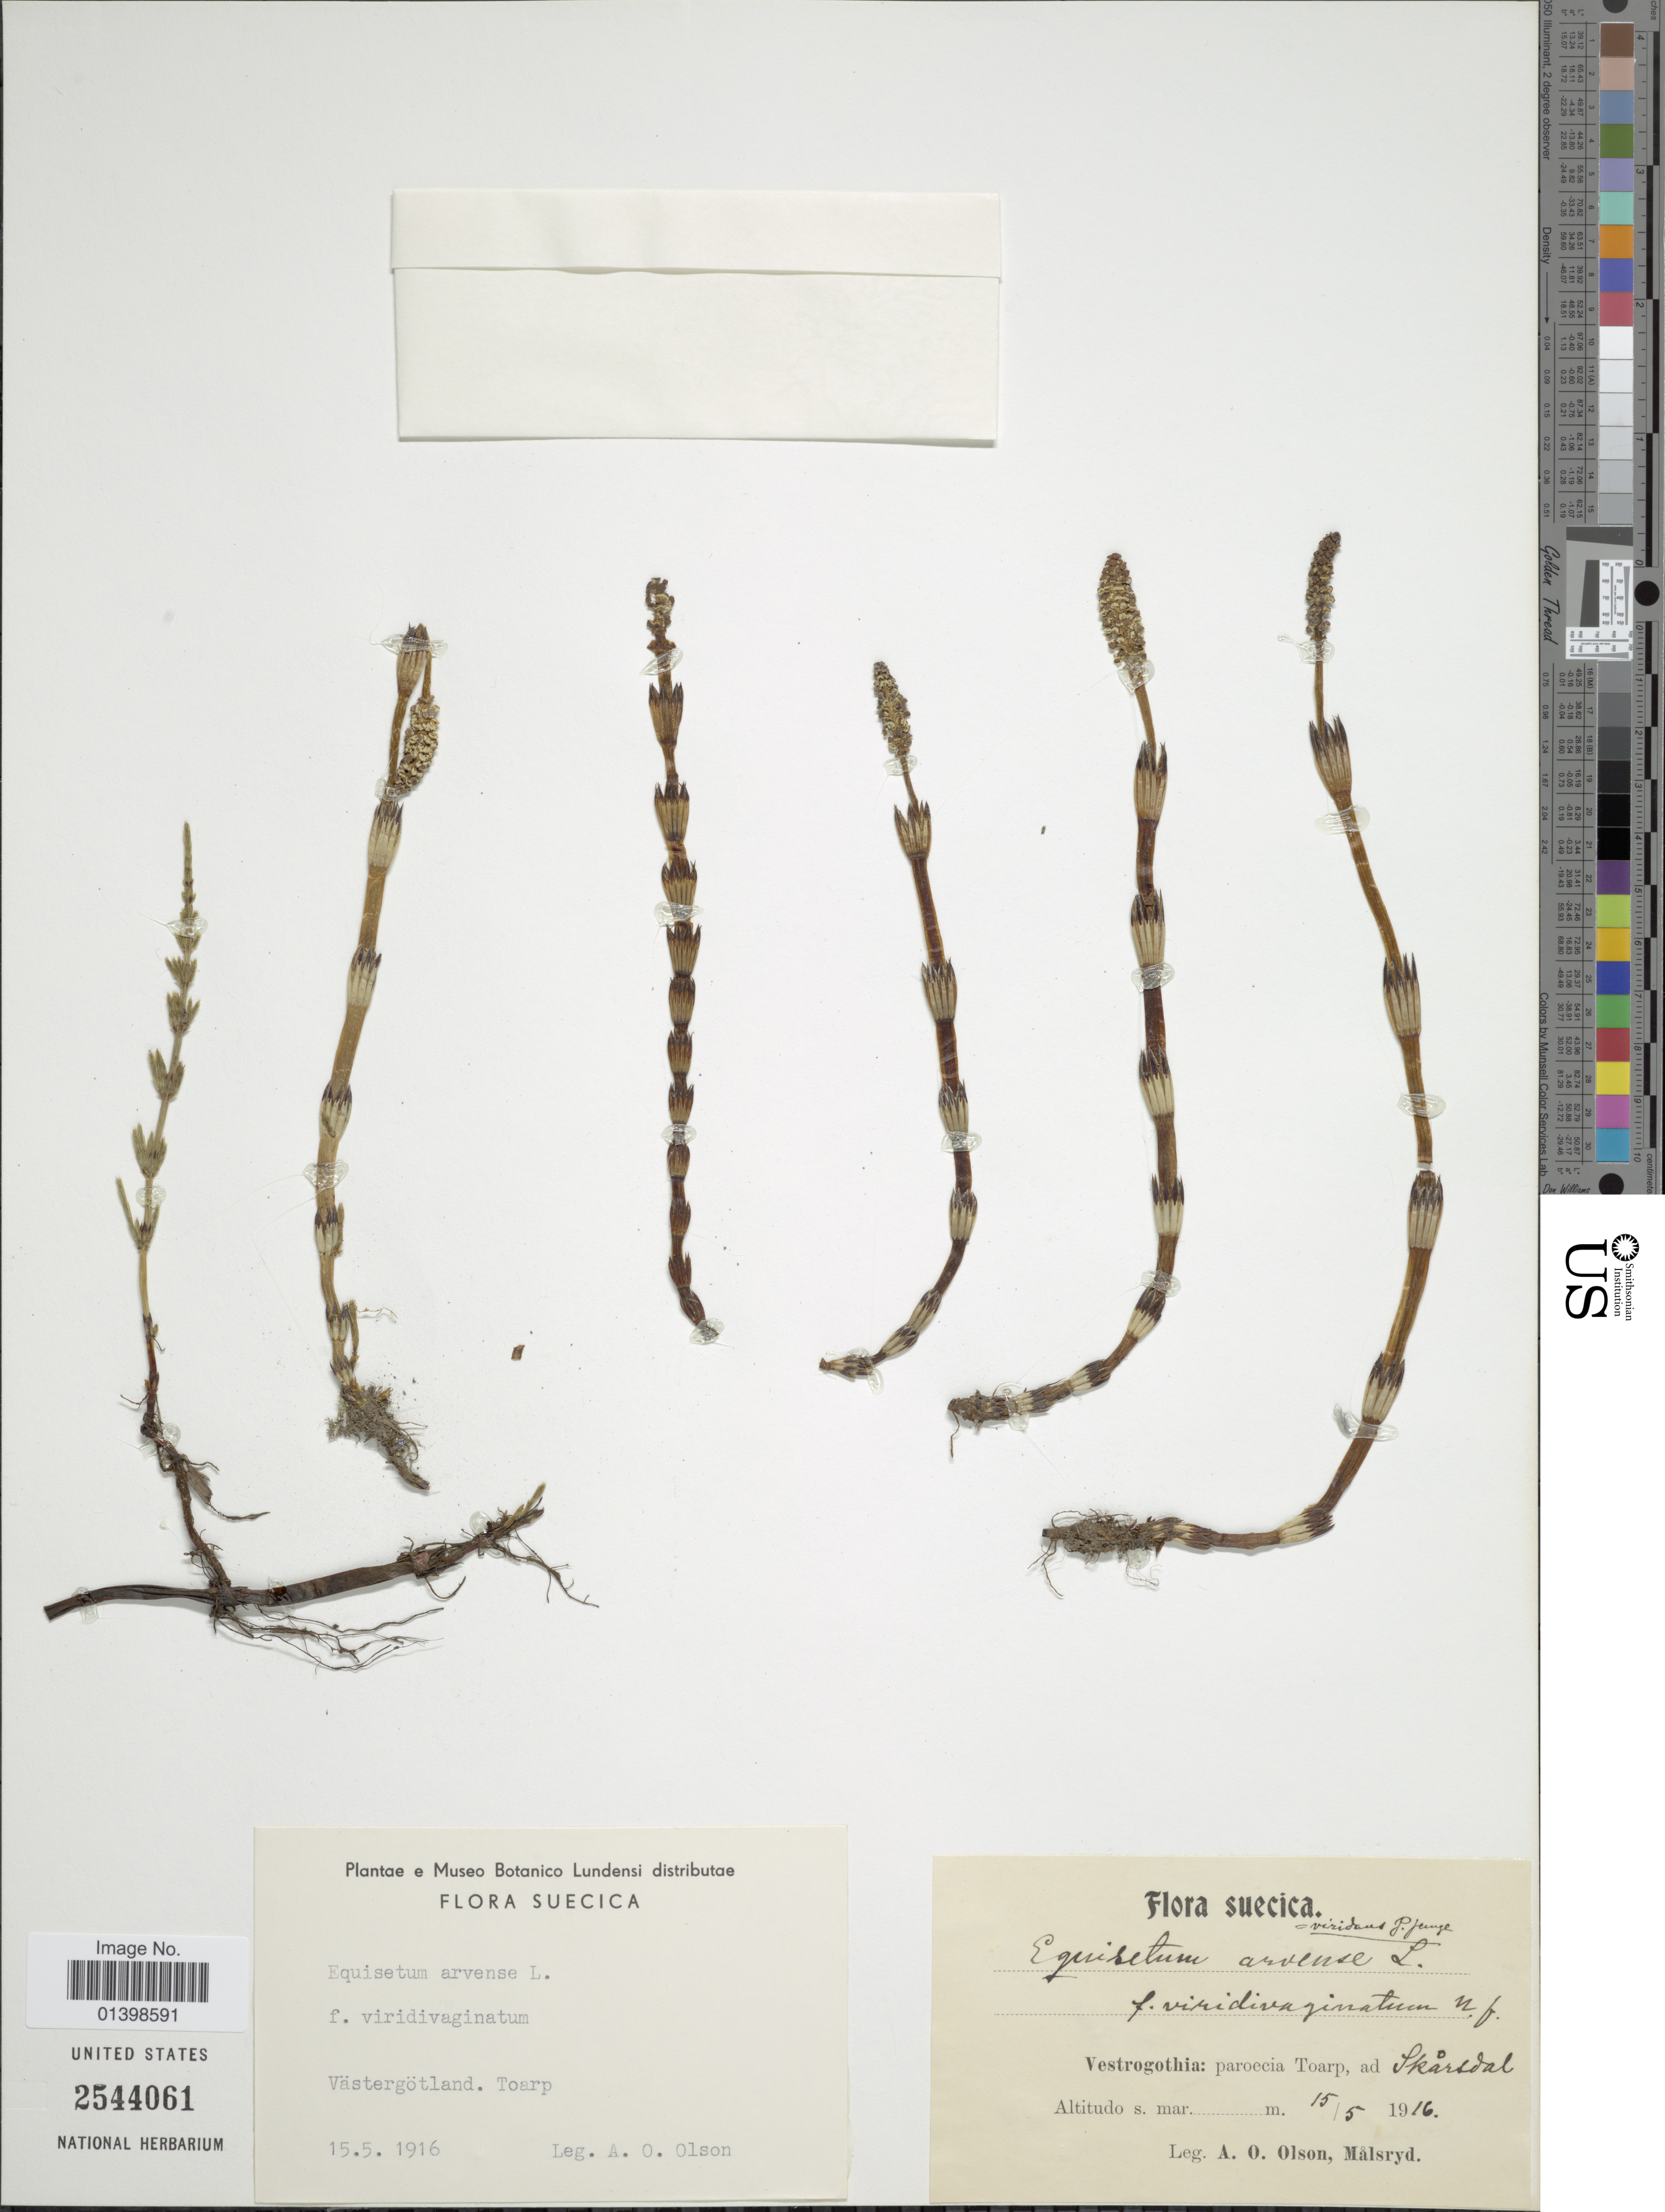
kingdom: Plantae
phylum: Tracheophyta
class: Polypodiopsida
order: Equisetales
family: Equisetaceae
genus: Equisetum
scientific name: Equisetum arvense var. irriguum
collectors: A. Olson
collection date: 1916-05-15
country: Sweden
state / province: Västra Götaland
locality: Västergötland, Toarp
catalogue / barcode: US 2544061